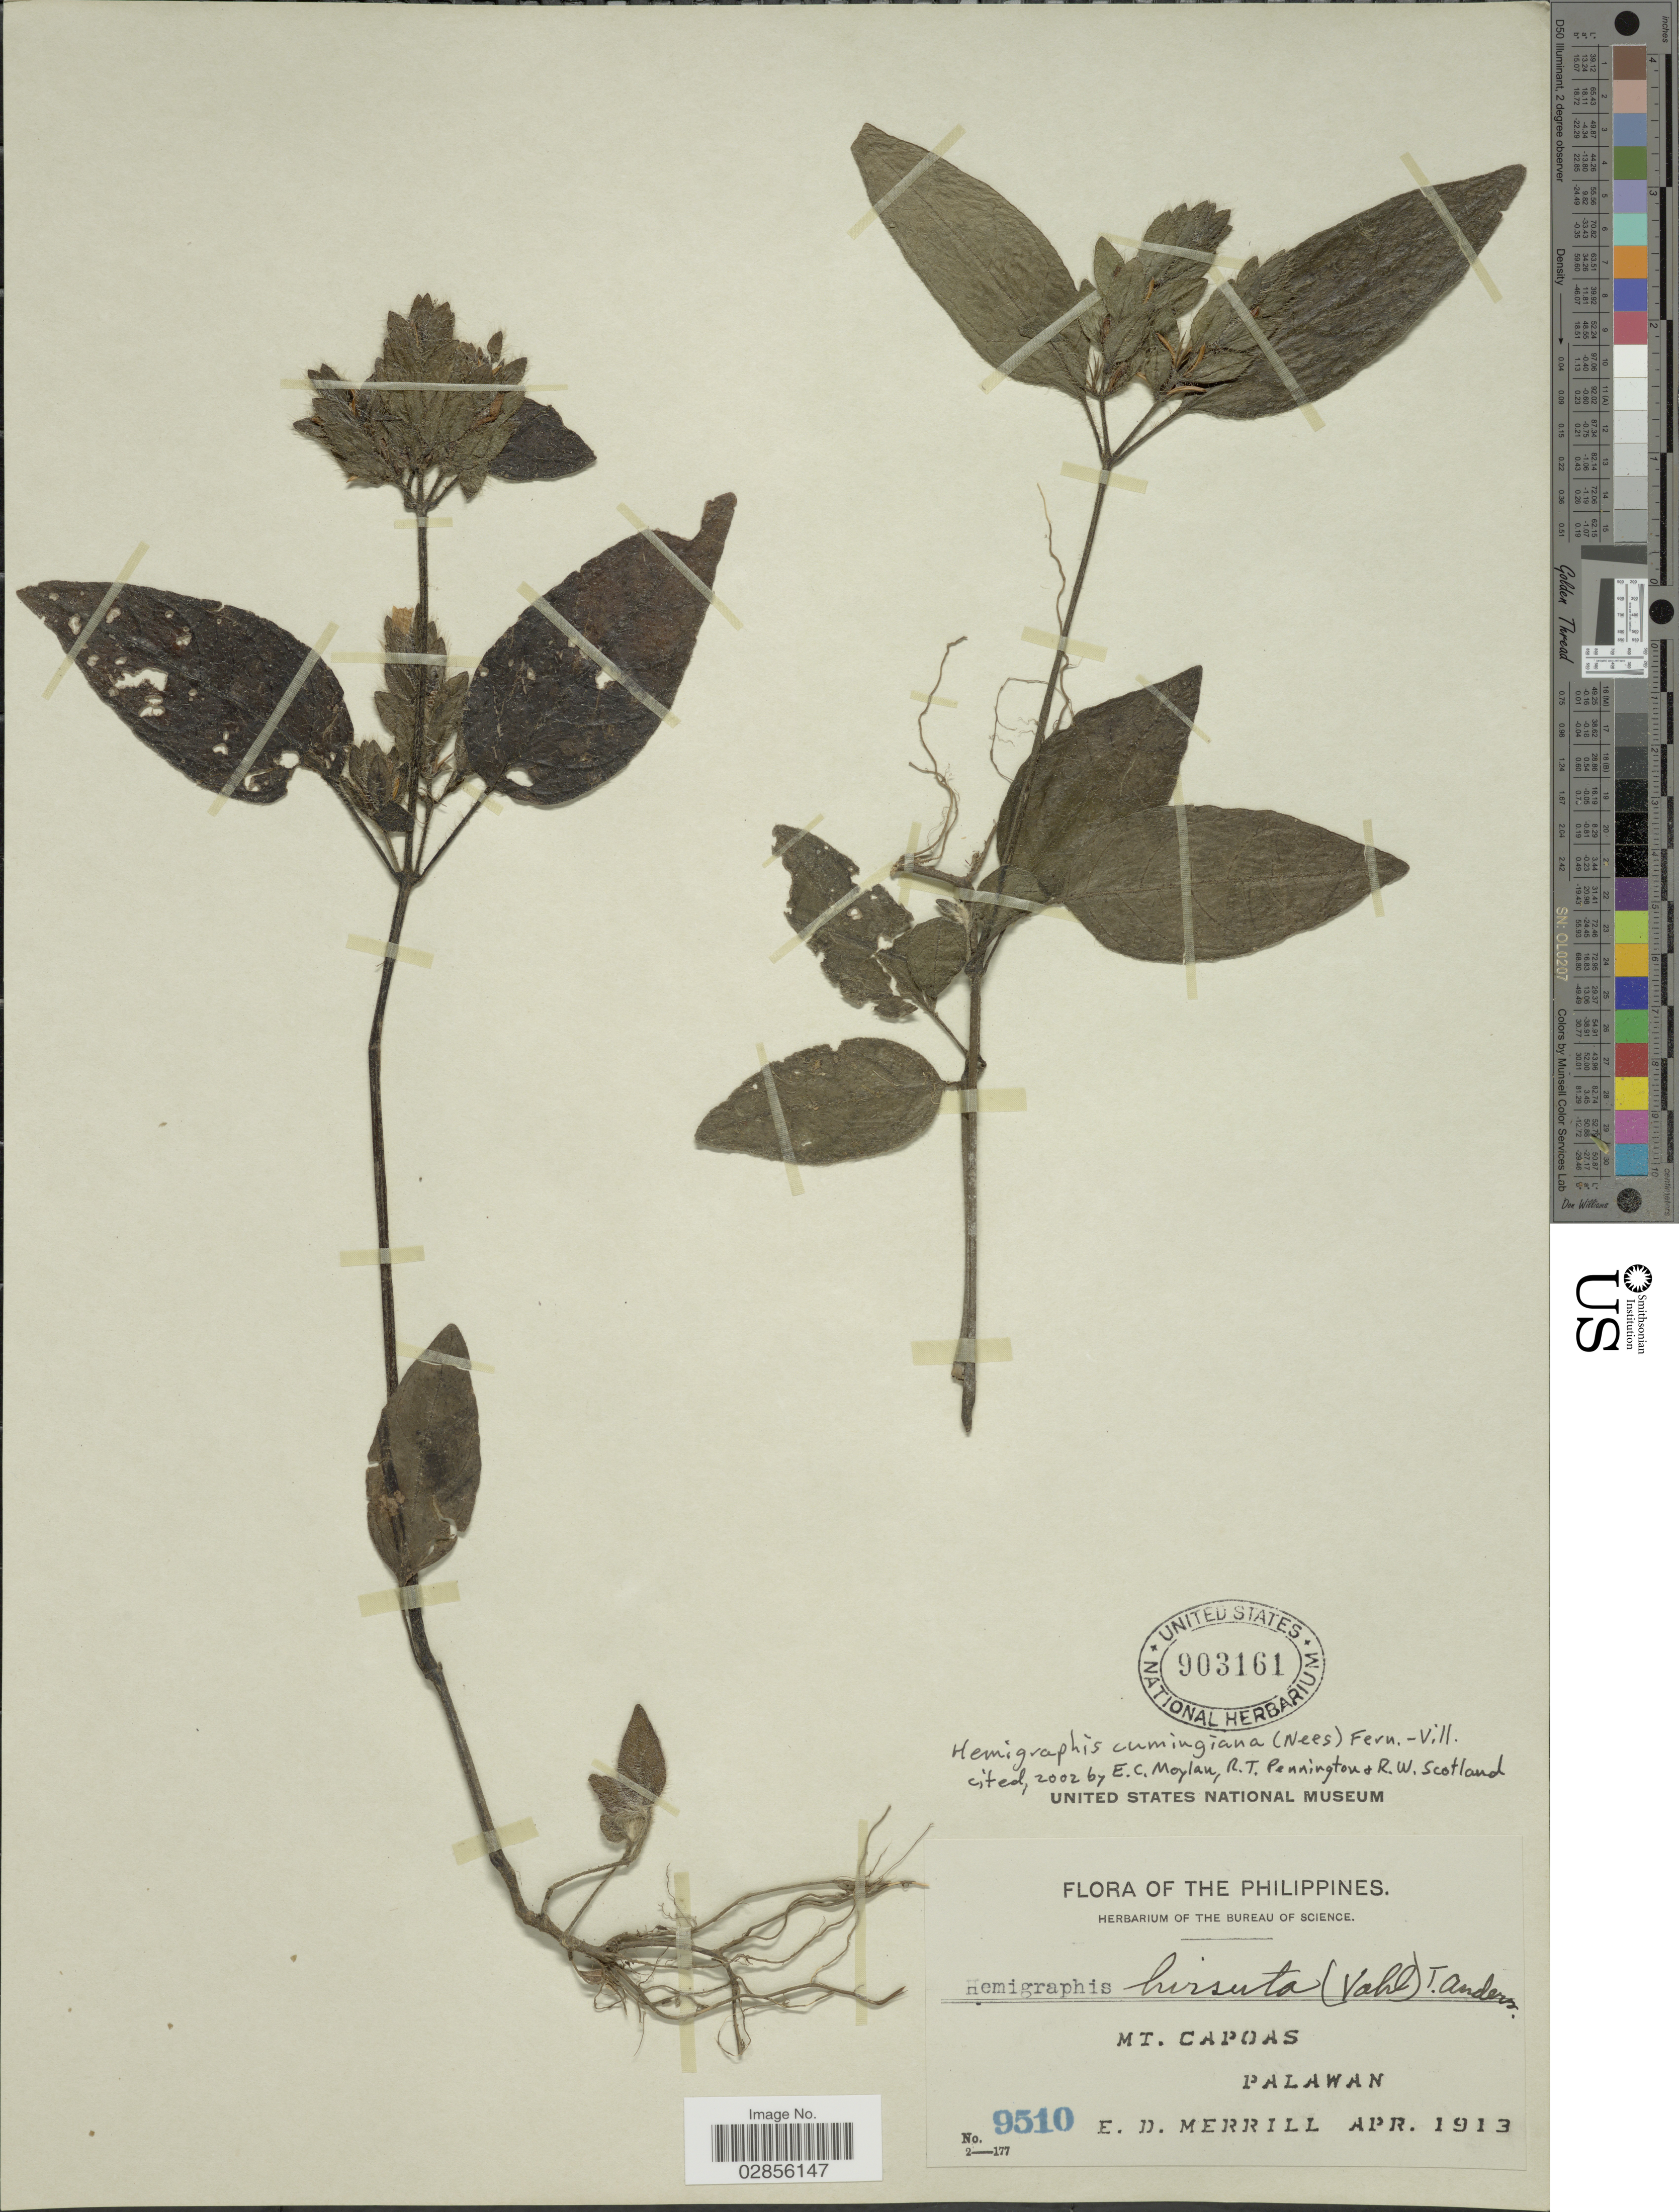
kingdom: Plantae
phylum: Tracheophyta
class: Magnoliopsida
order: Lamiales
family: Acanthaceae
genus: Hemigraphis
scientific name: Hemigraphis cumingiana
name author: Fern.-Vill.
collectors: E. D. Merrill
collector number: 9510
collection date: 1913-04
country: Philippines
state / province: Mimaropa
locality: Mt. Capoas, Palawan.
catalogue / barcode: US 903161